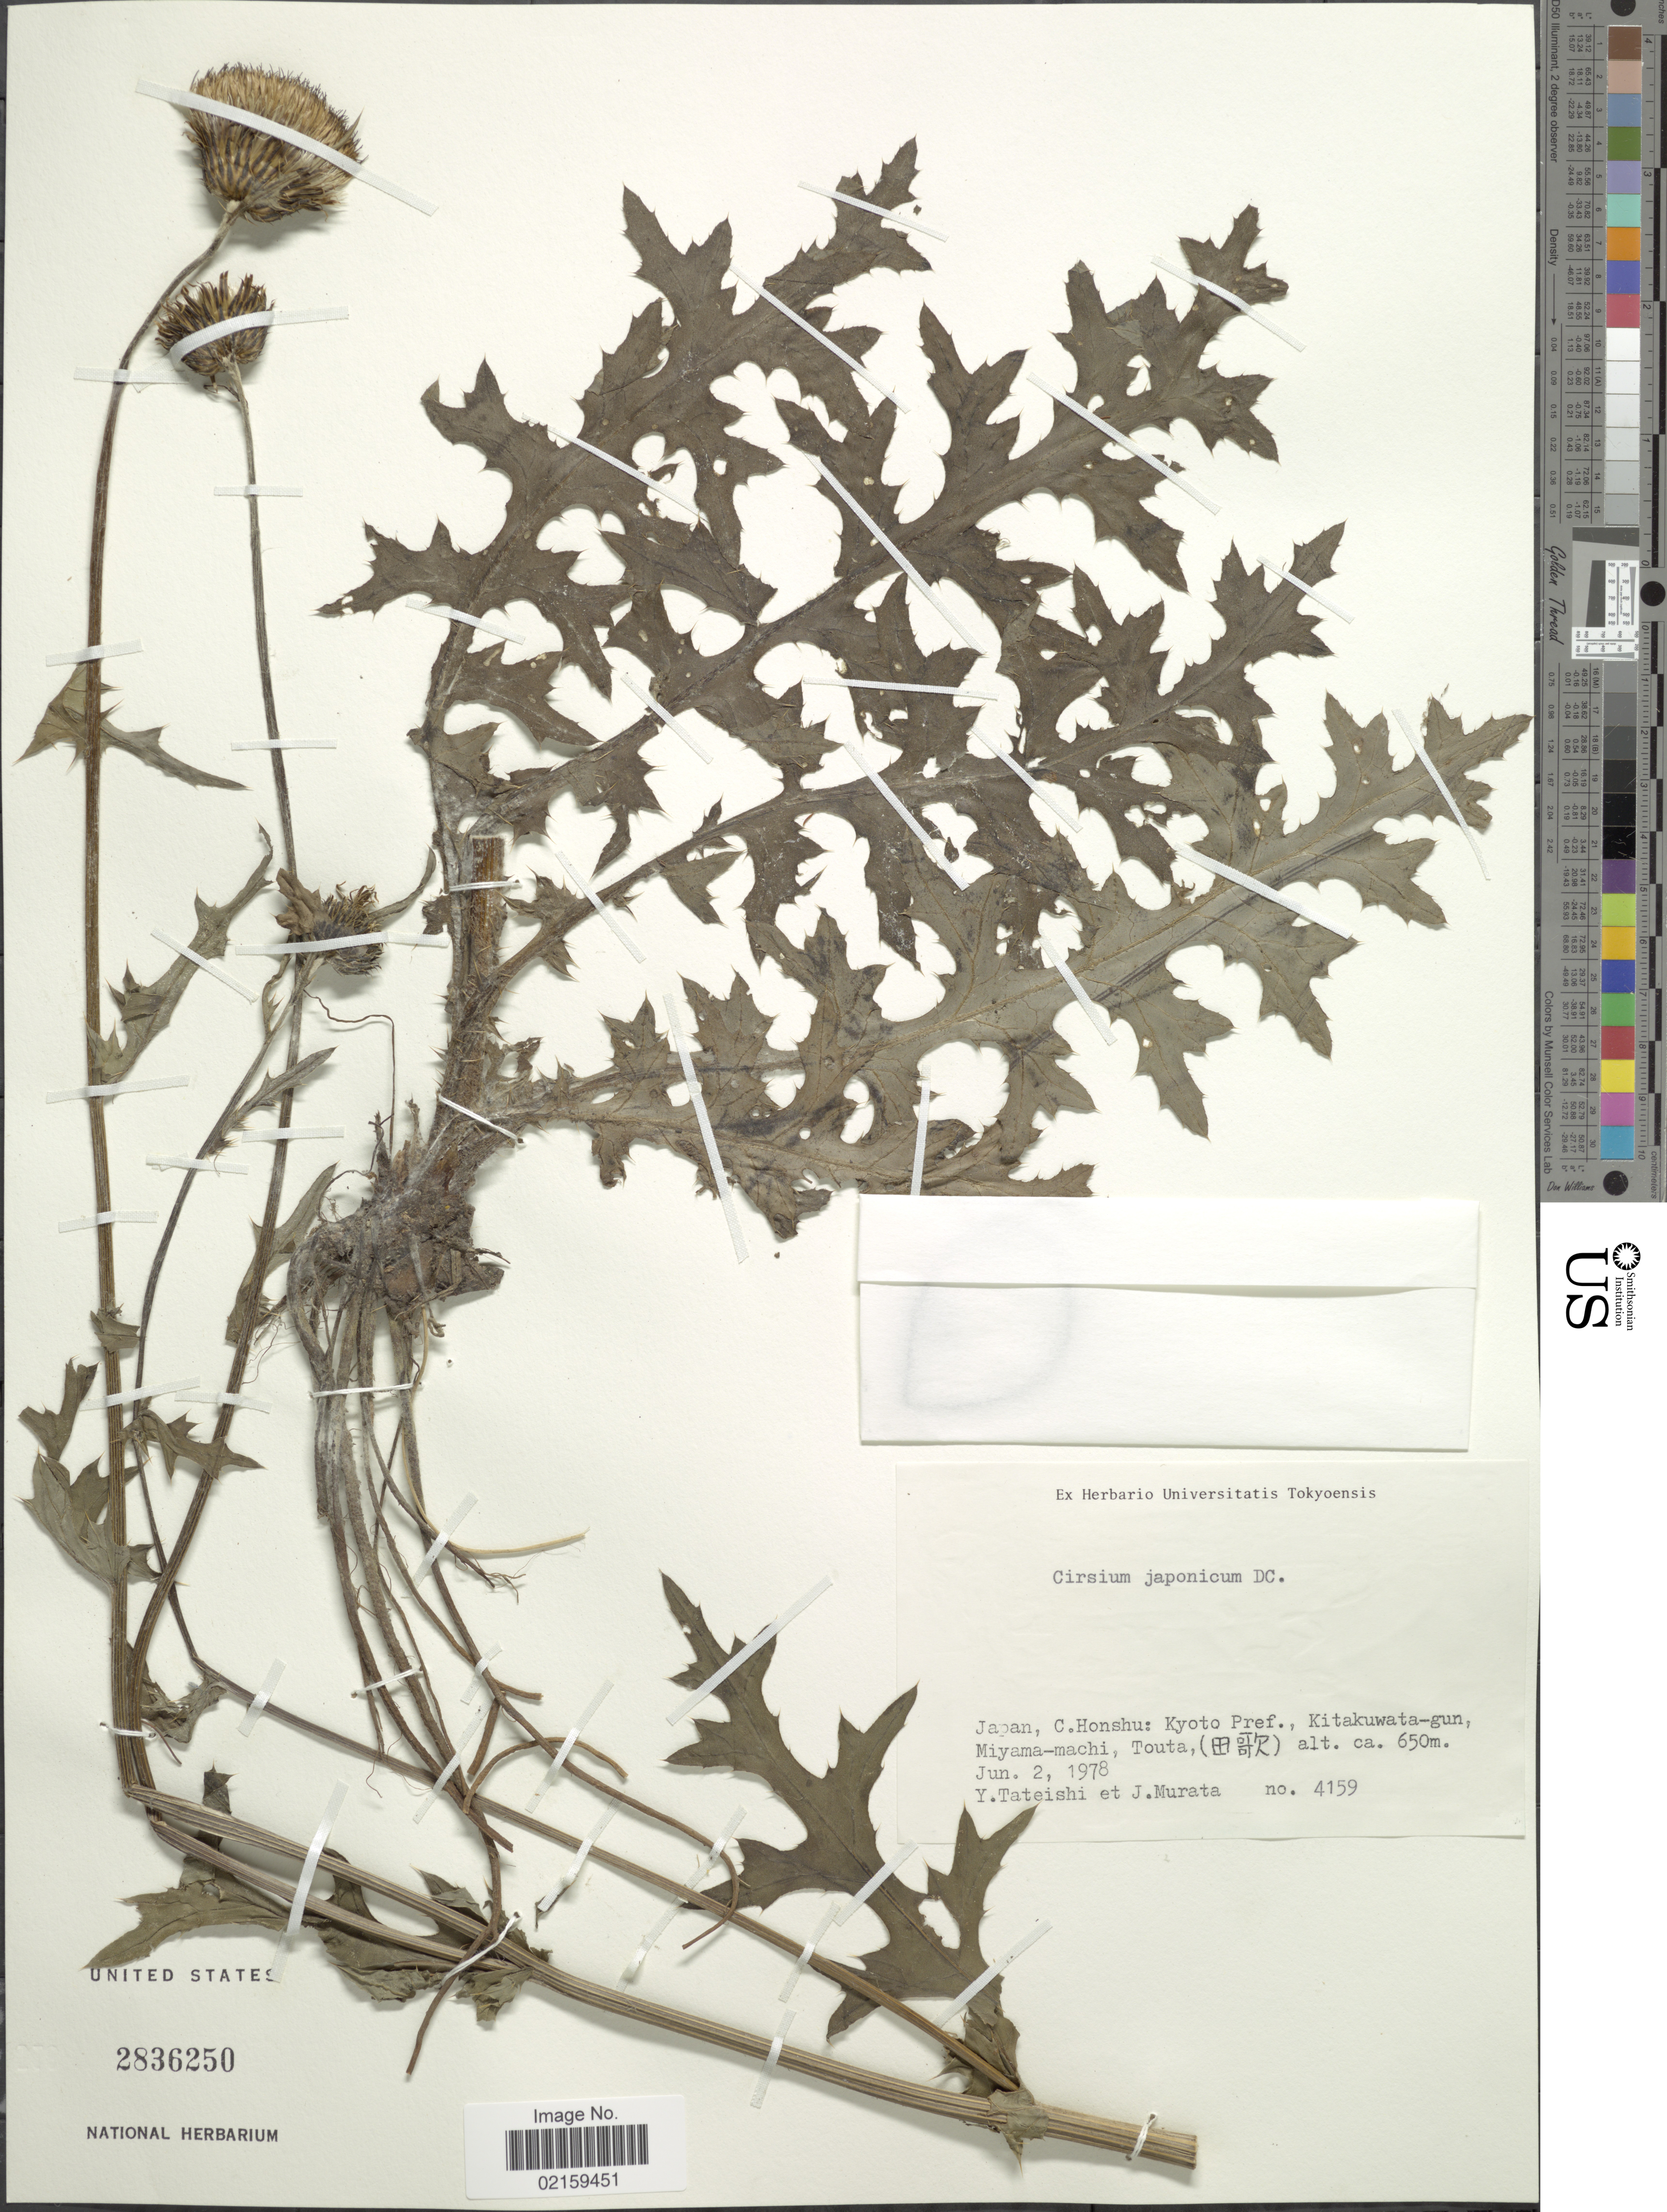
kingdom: Plantae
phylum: Tracheophyta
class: Magnoliopsida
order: Asterales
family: Asteraceae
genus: Cirsium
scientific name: Cirsium japonicum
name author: DC.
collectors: Y. Tateishi & J. Murata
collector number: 4159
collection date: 1978-06-02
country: Japan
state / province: Kyoto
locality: C. Honshu: Kitakuwata-gun, Miyama-machi, Touta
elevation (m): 650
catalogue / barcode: US 2836250